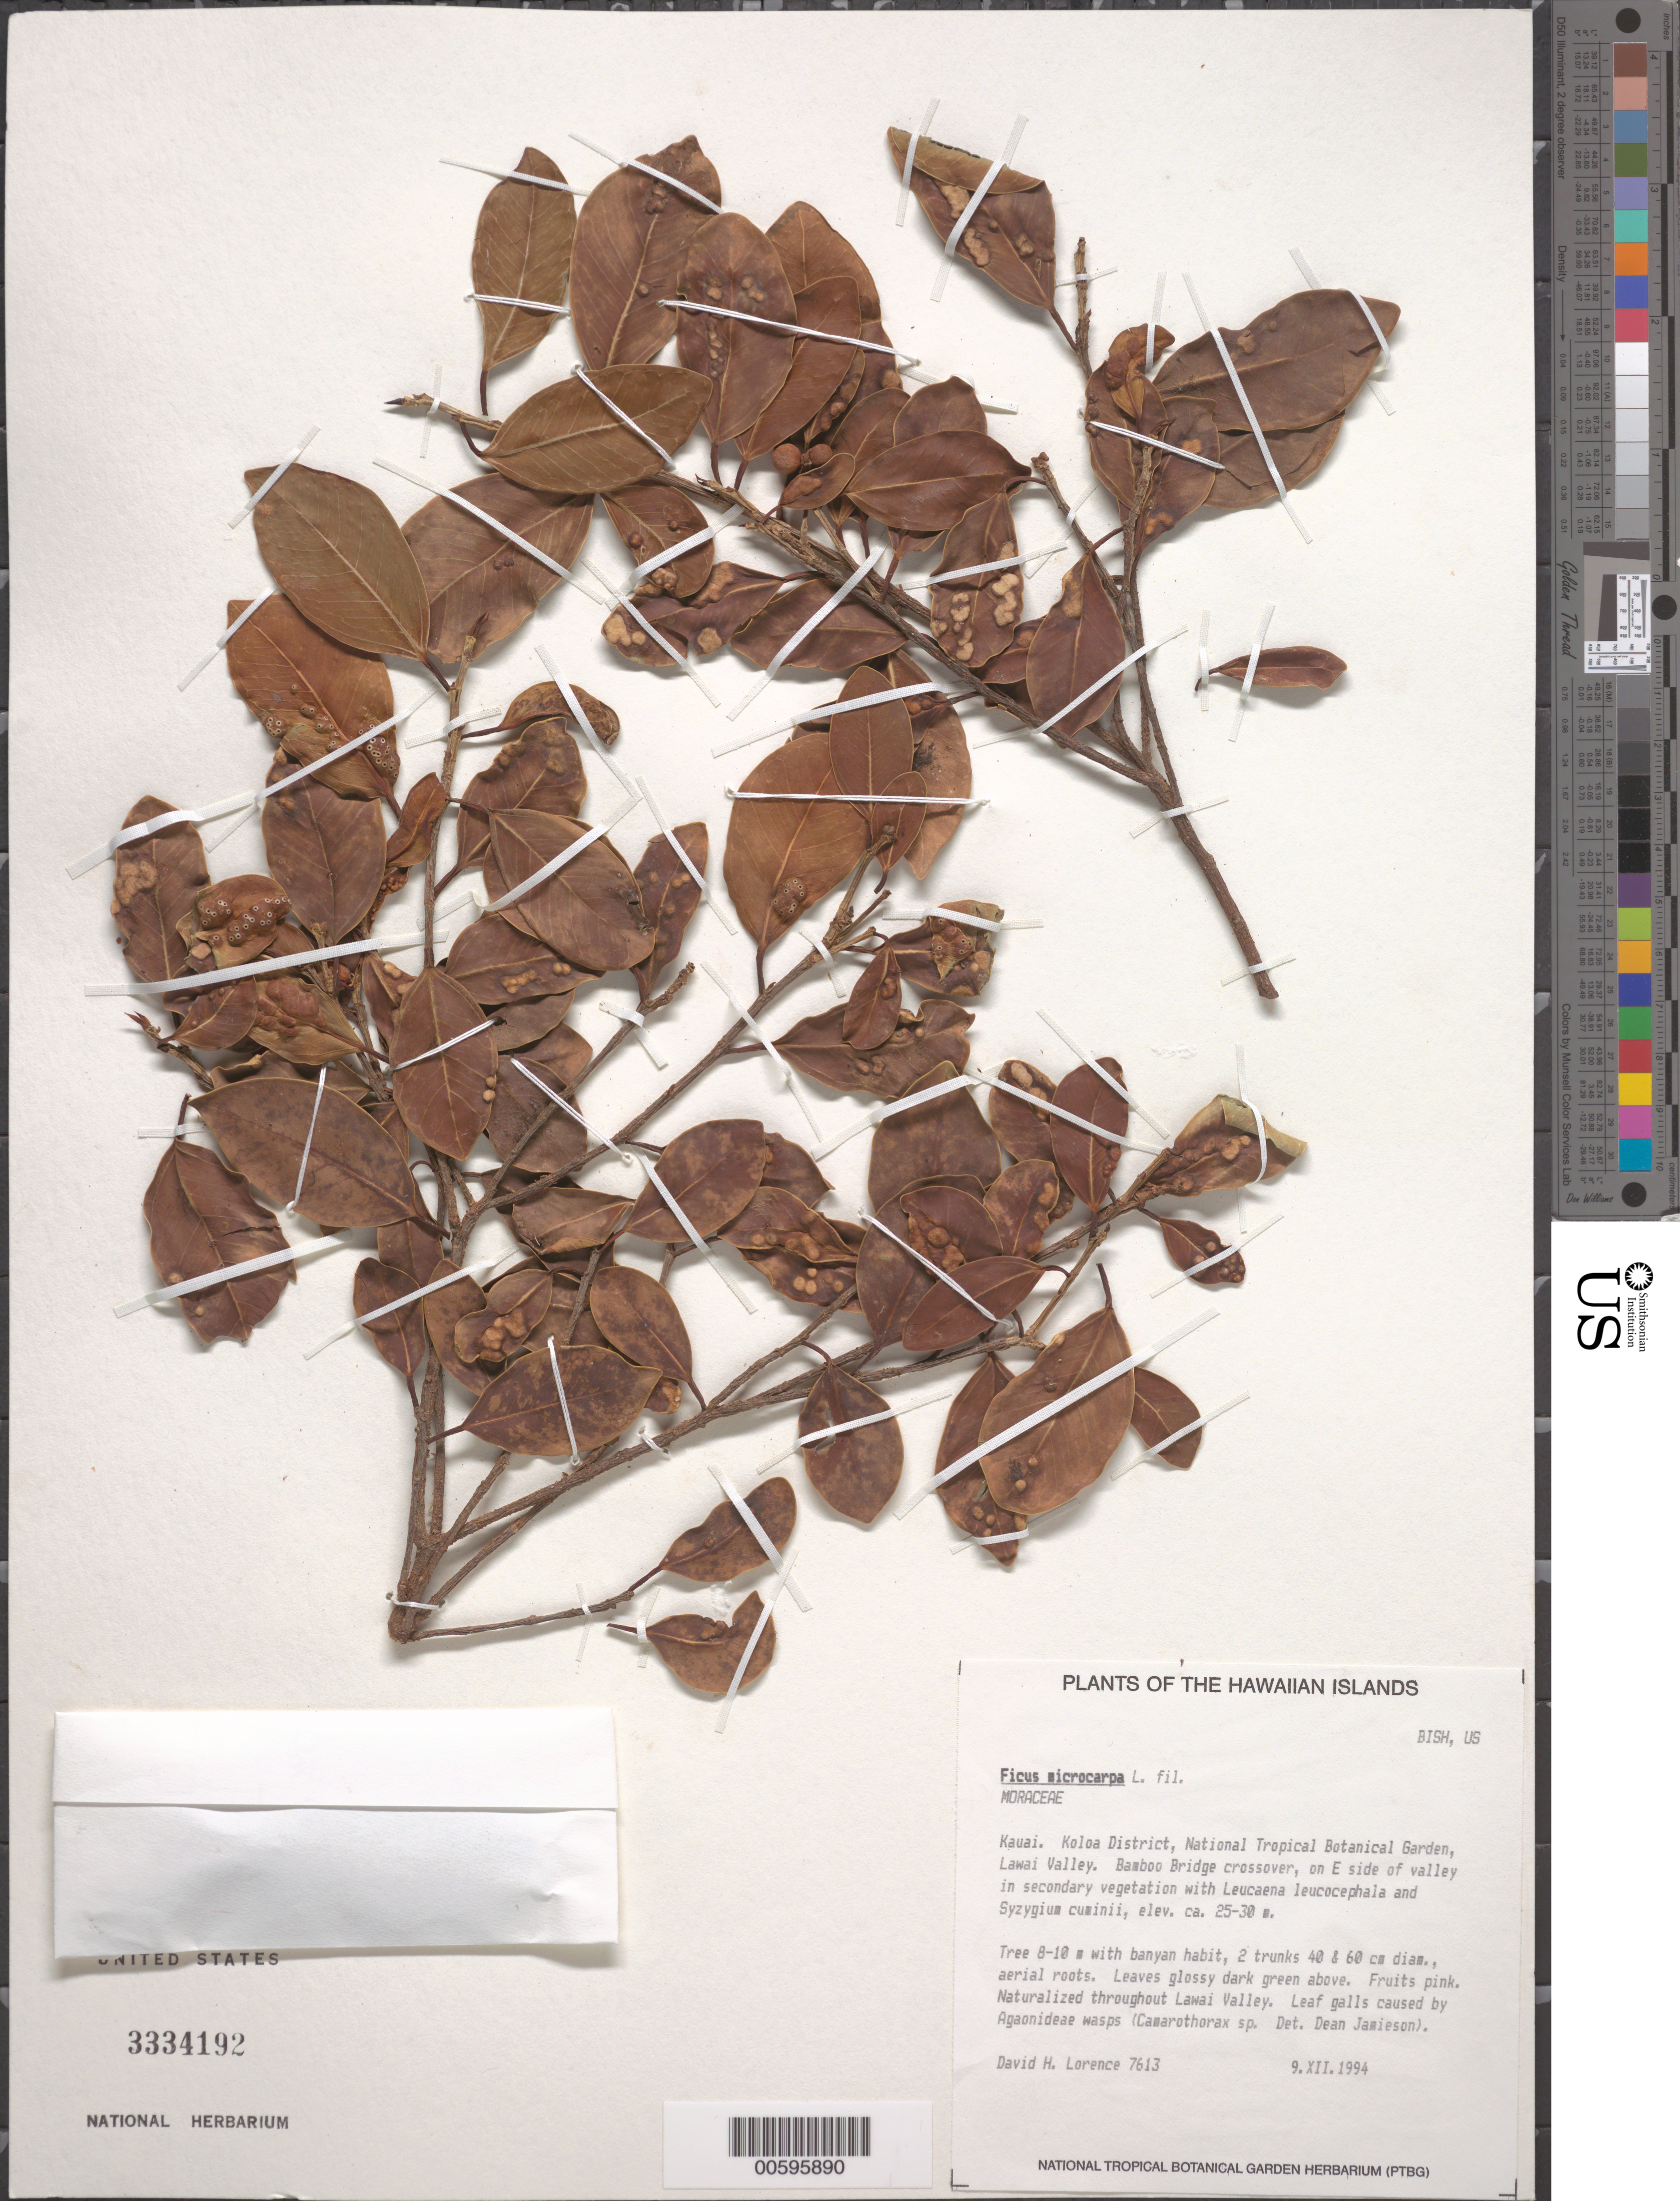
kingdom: Plantae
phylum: Tracheophyta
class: Magnoliopsida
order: Rosales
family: Moraceae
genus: Ficus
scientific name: Ficus microcarpa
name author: L. f.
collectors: D. Lorence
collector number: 7613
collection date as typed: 9 Dec 1994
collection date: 1994-12-09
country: United States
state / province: Hawaii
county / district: Kauai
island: Kaua'i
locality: Koloa Dist, National Tropical Botanical Garden, Lawai Valley. Bamboo Bridge crossover, on E side of valley.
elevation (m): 25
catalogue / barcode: US 3334192